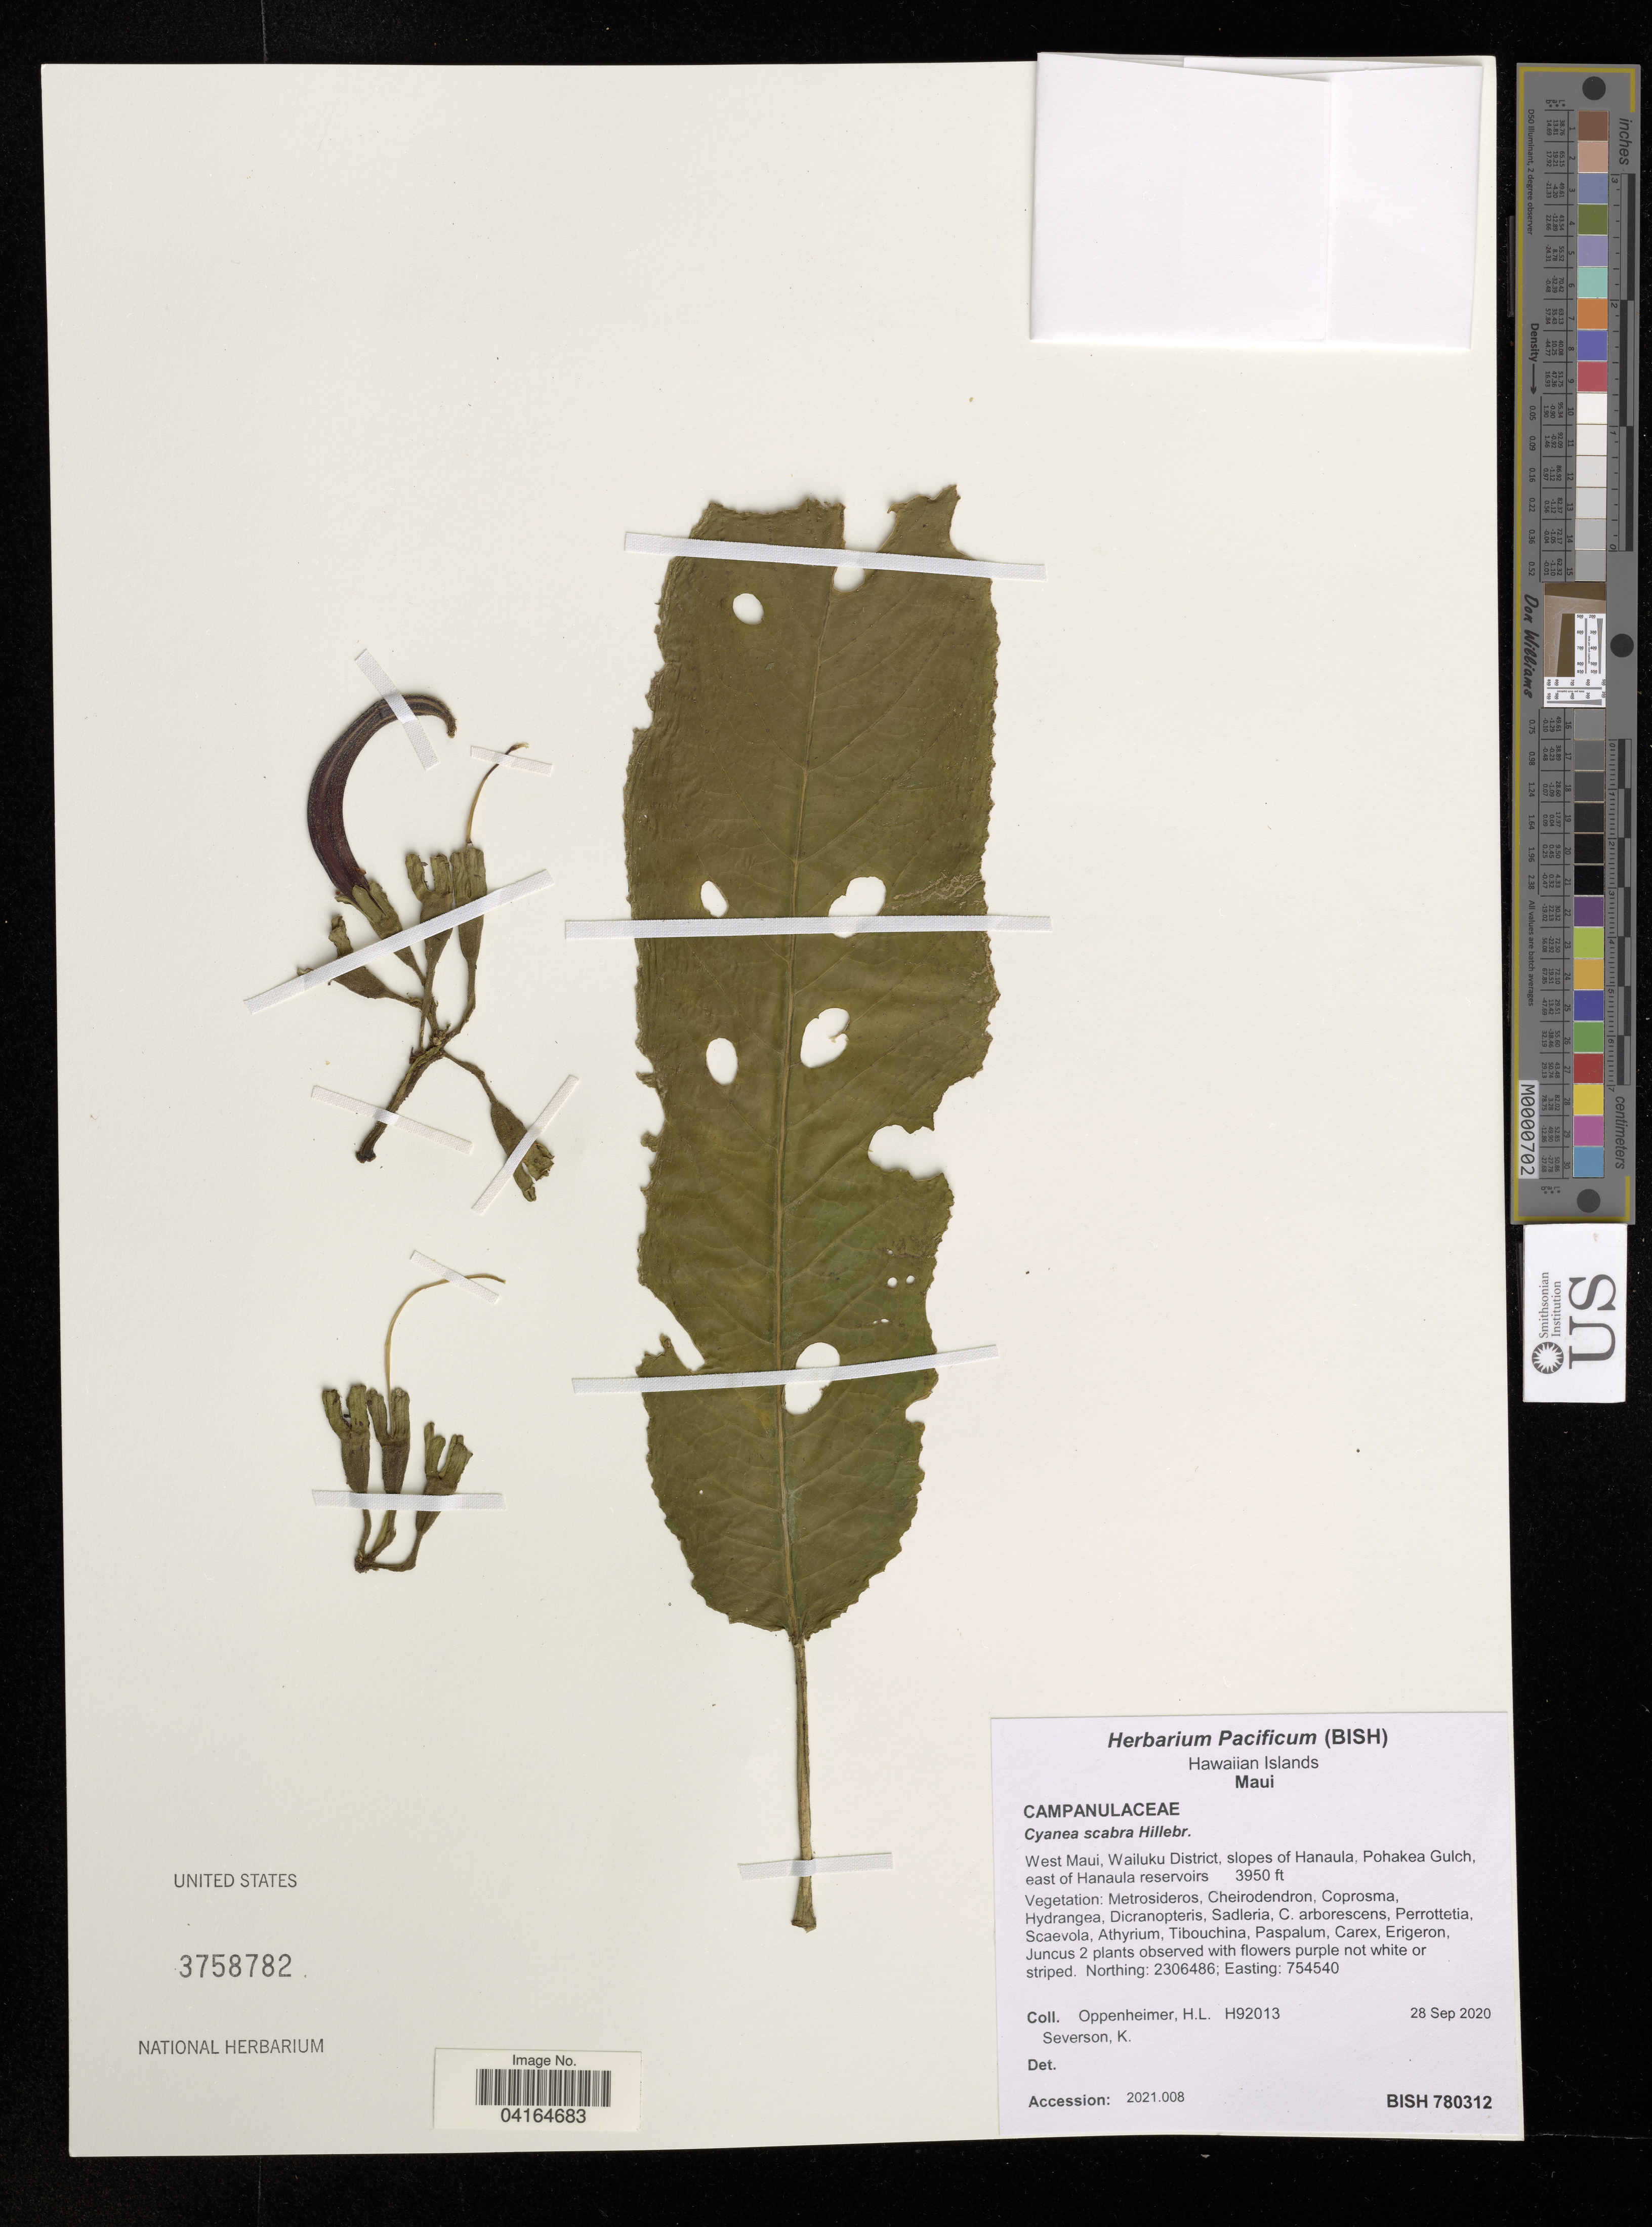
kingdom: Plantae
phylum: Tracheophyta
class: Magnoliopsida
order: Asterales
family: Campanulaceae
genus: Cyanea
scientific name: Cyanea scabra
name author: Hillebr.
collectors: H. L. Oppenheimer & K. Severson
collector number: H92013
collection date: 2020-09-28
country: United States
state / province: Hawaii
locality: Hawaiian Islands. Maui. West Maui, Wailuku District, slopes of Hanaula, Pohakea Gulch, east of Hanaula reservoirs.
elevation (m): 1204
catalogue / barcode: US 3758782